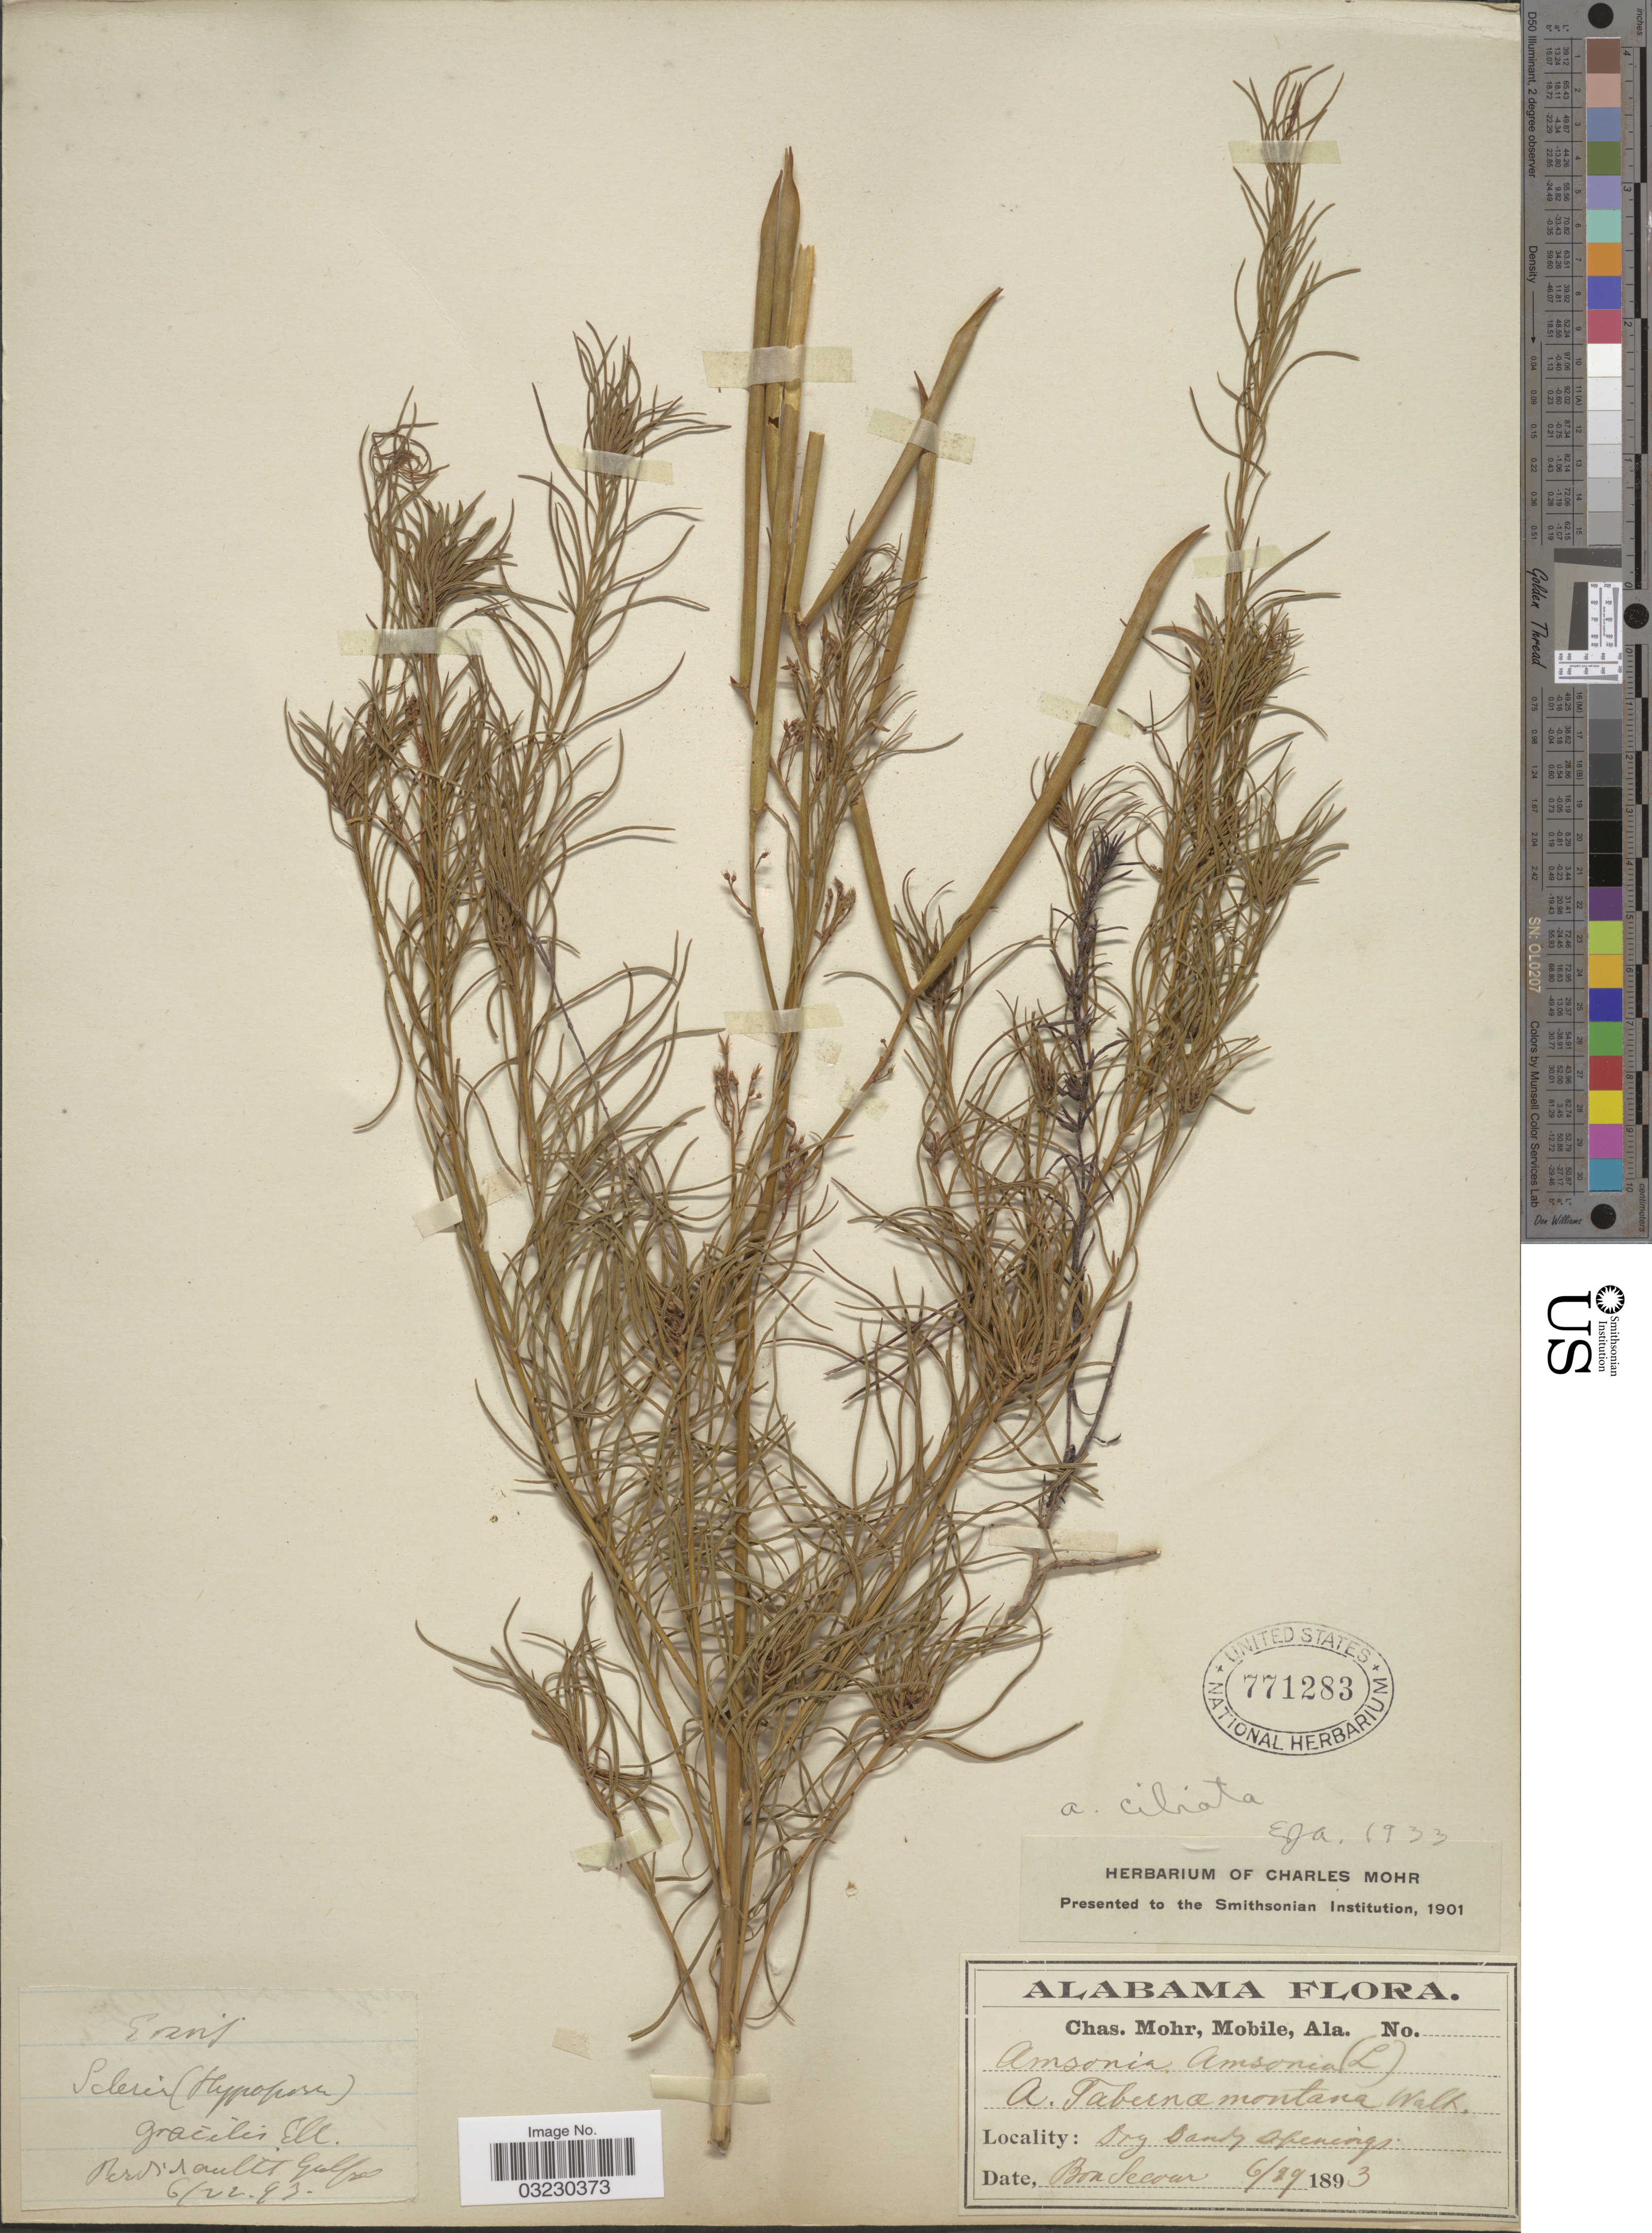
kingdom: Plantae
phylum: Tracheophyta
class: Magnoliopsida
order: Gentianales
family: Apocynaceae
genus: Amsonia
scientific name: Amsonia ciliata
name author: Walter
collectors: Mohr, C. T. (herbarium)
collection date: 1893-06-22/1893-06-29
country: United States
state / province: Alabama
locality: Bon Secour.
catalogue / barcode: US 771283